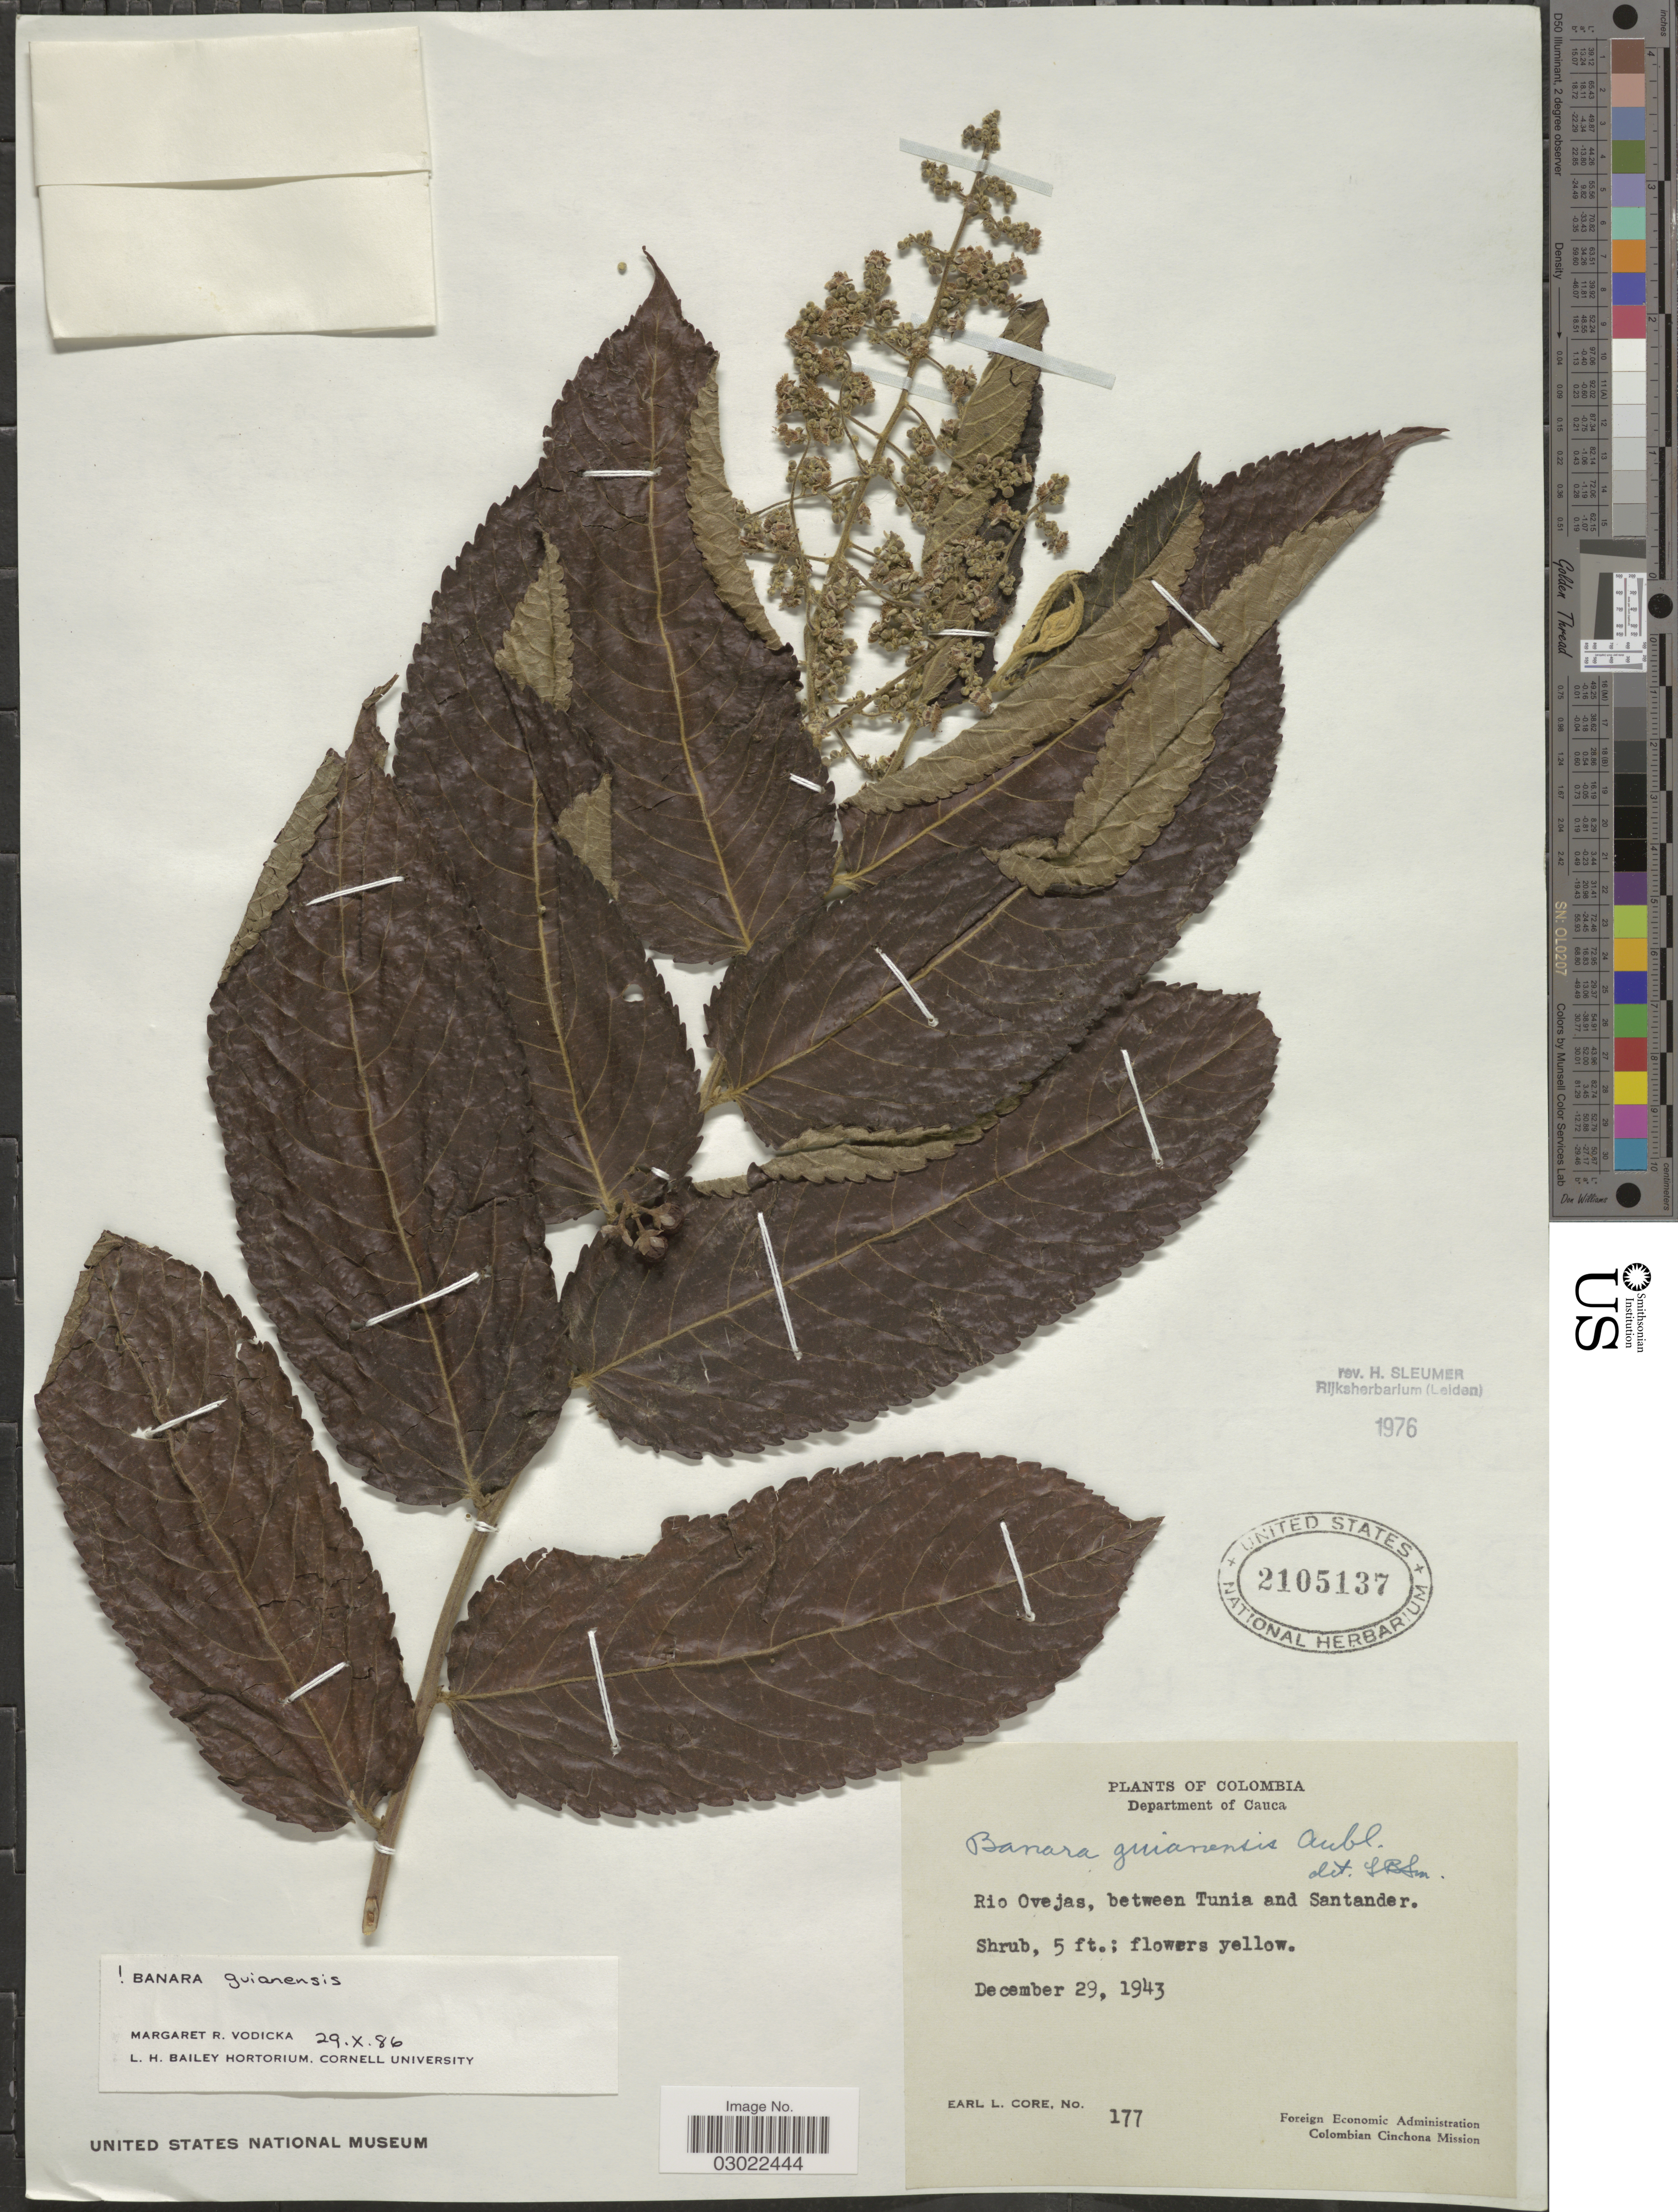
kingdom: Plantae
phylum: Tracheophyta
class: Magnoliopsida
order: Malpighiales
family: Salicaceae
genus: Banara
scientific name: Banara guianensis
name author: Aubl.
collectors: E. L. Core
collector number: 177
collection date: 1943-12-29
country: Colombia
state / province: Cauca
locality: Department of Cauca. Rio Ovejas, between Tunia and Santander.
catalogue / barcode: US 2105137